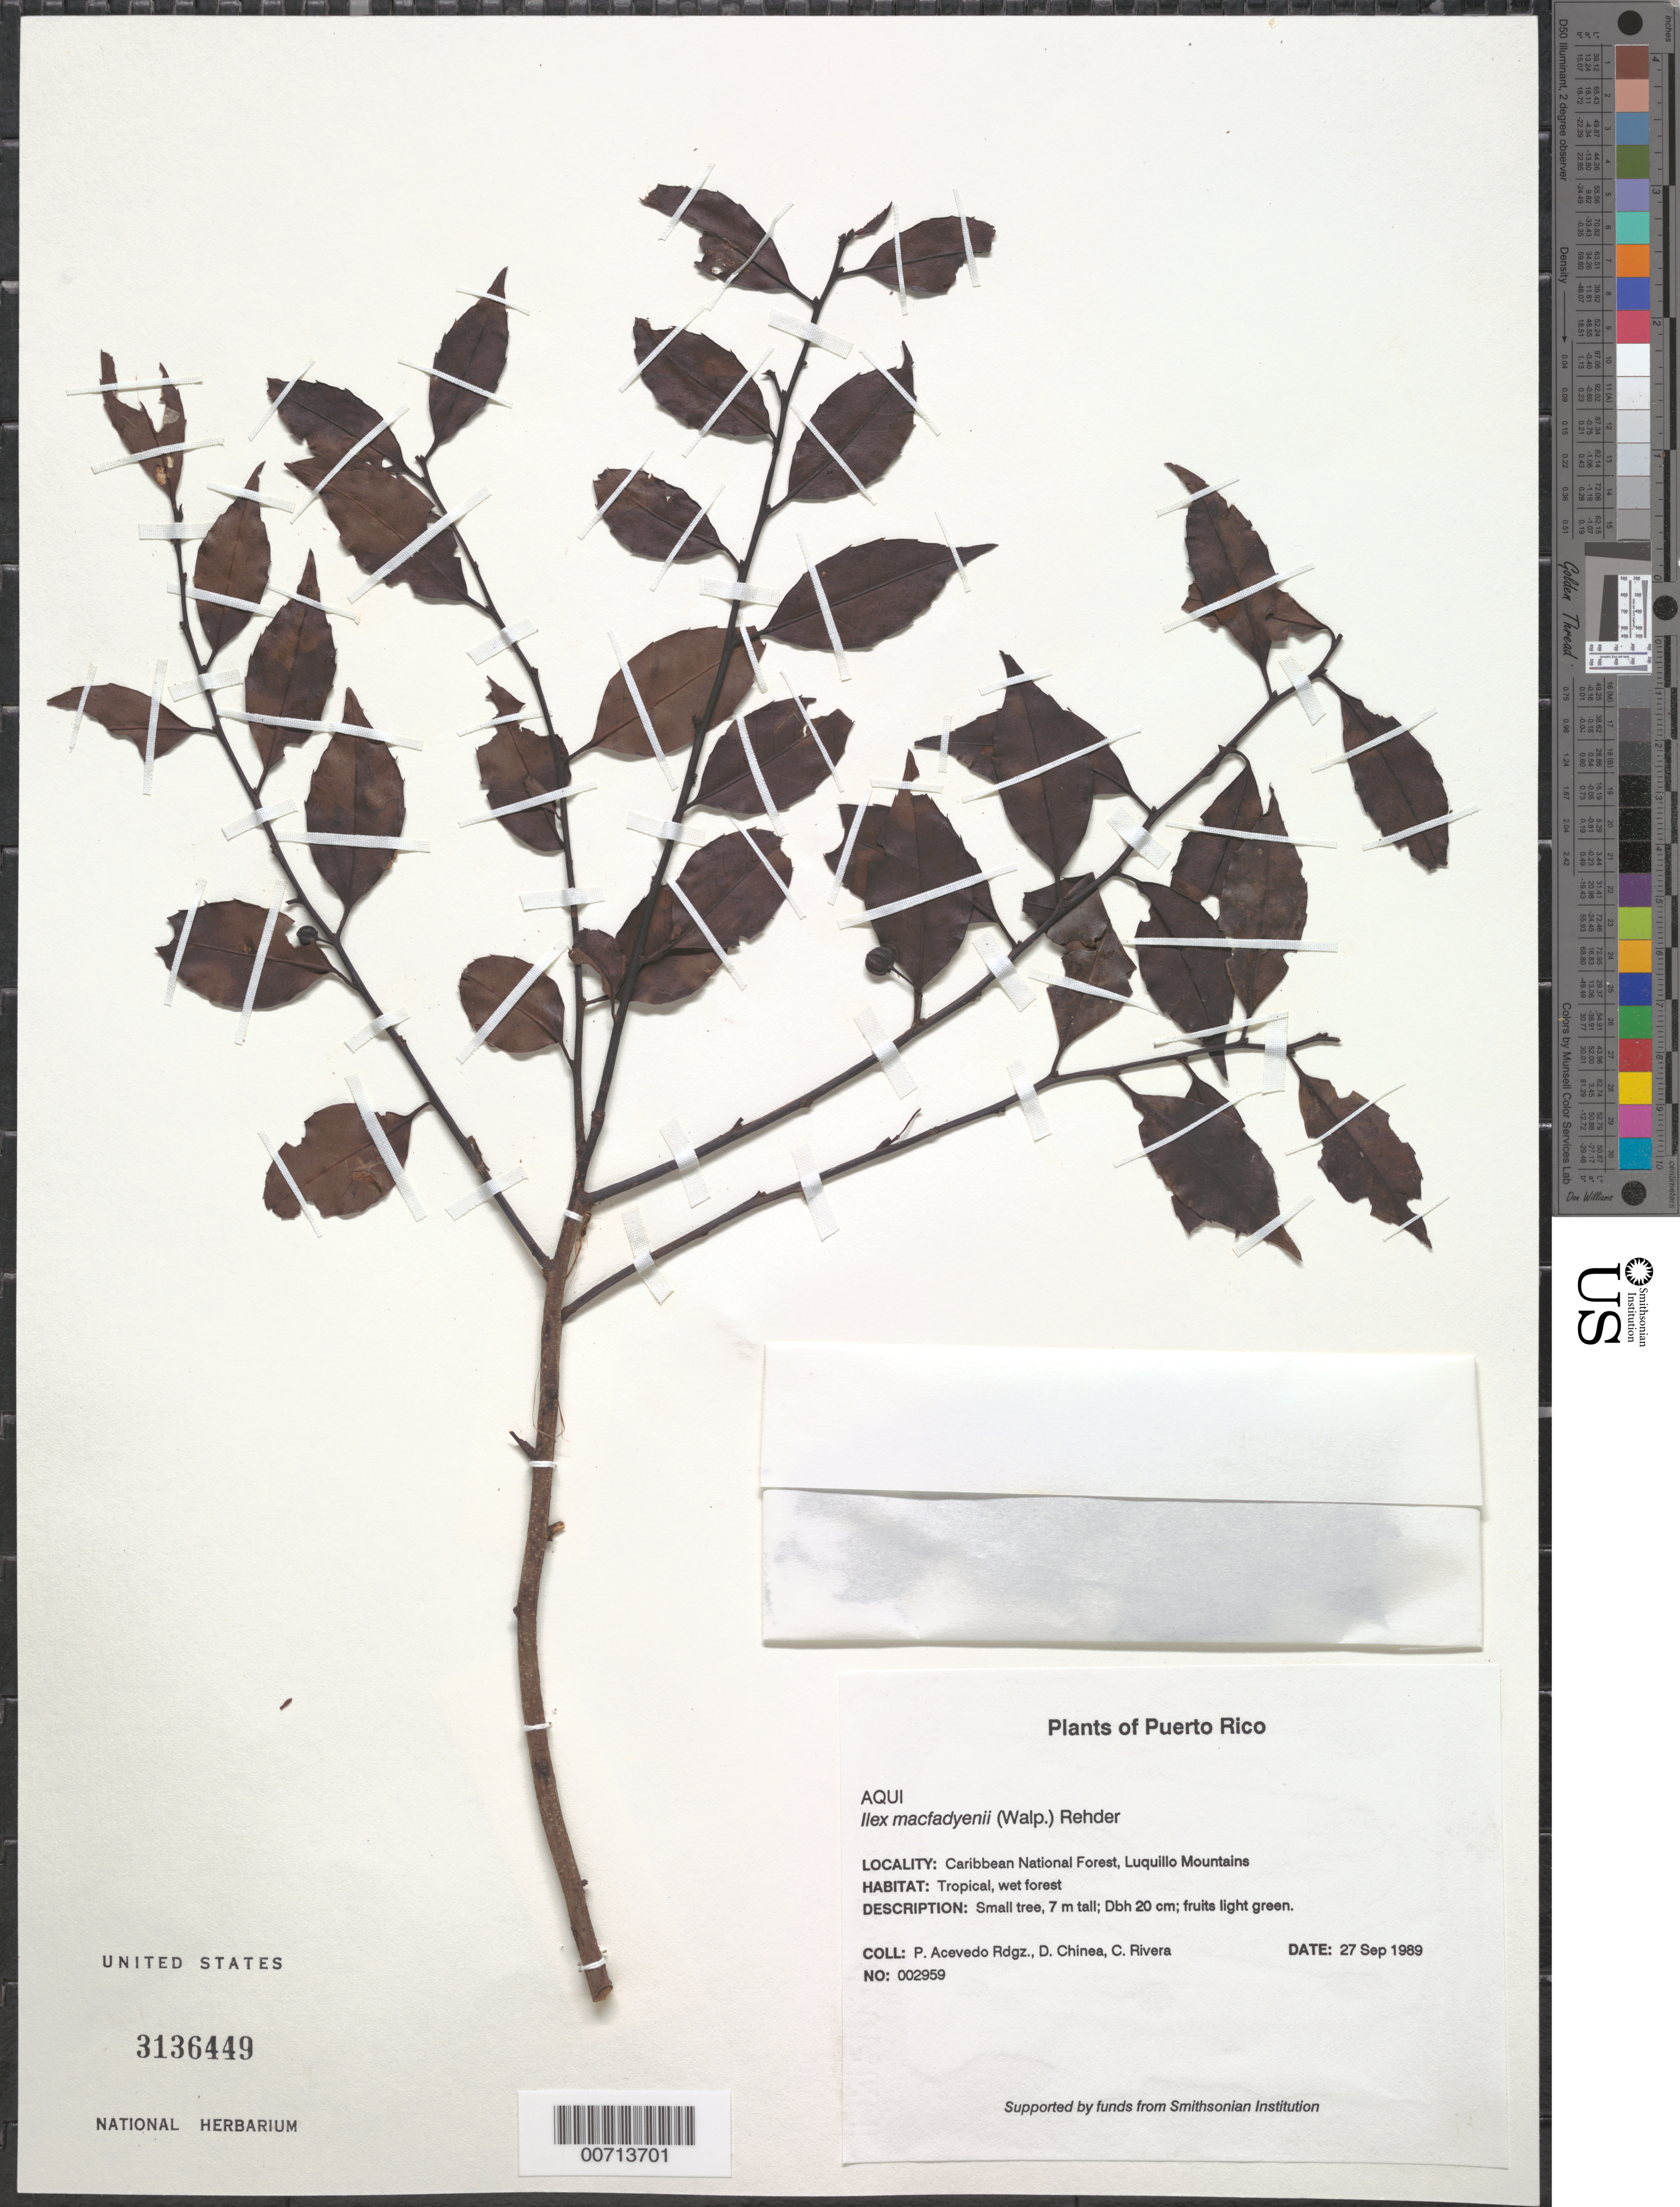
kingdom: Plantae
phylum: Tracheophyta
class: Magnoliopsida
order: Aquifoliales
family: Aquifoliaceae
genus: Ilex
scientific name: Ilex macfadyenii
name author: Rehder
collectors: P. Acevedo-Rodr., D. Chinea & C. Rivera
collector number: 2959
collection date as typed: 27 Sep 1989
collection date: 1989-09-27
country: Puerto Rico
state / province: Río Grande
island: Puerto Rico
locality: Río Grande; Caribbean National Forest, Luquillo Mountains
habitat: Tropical, wet forest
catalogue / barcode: US 3136449